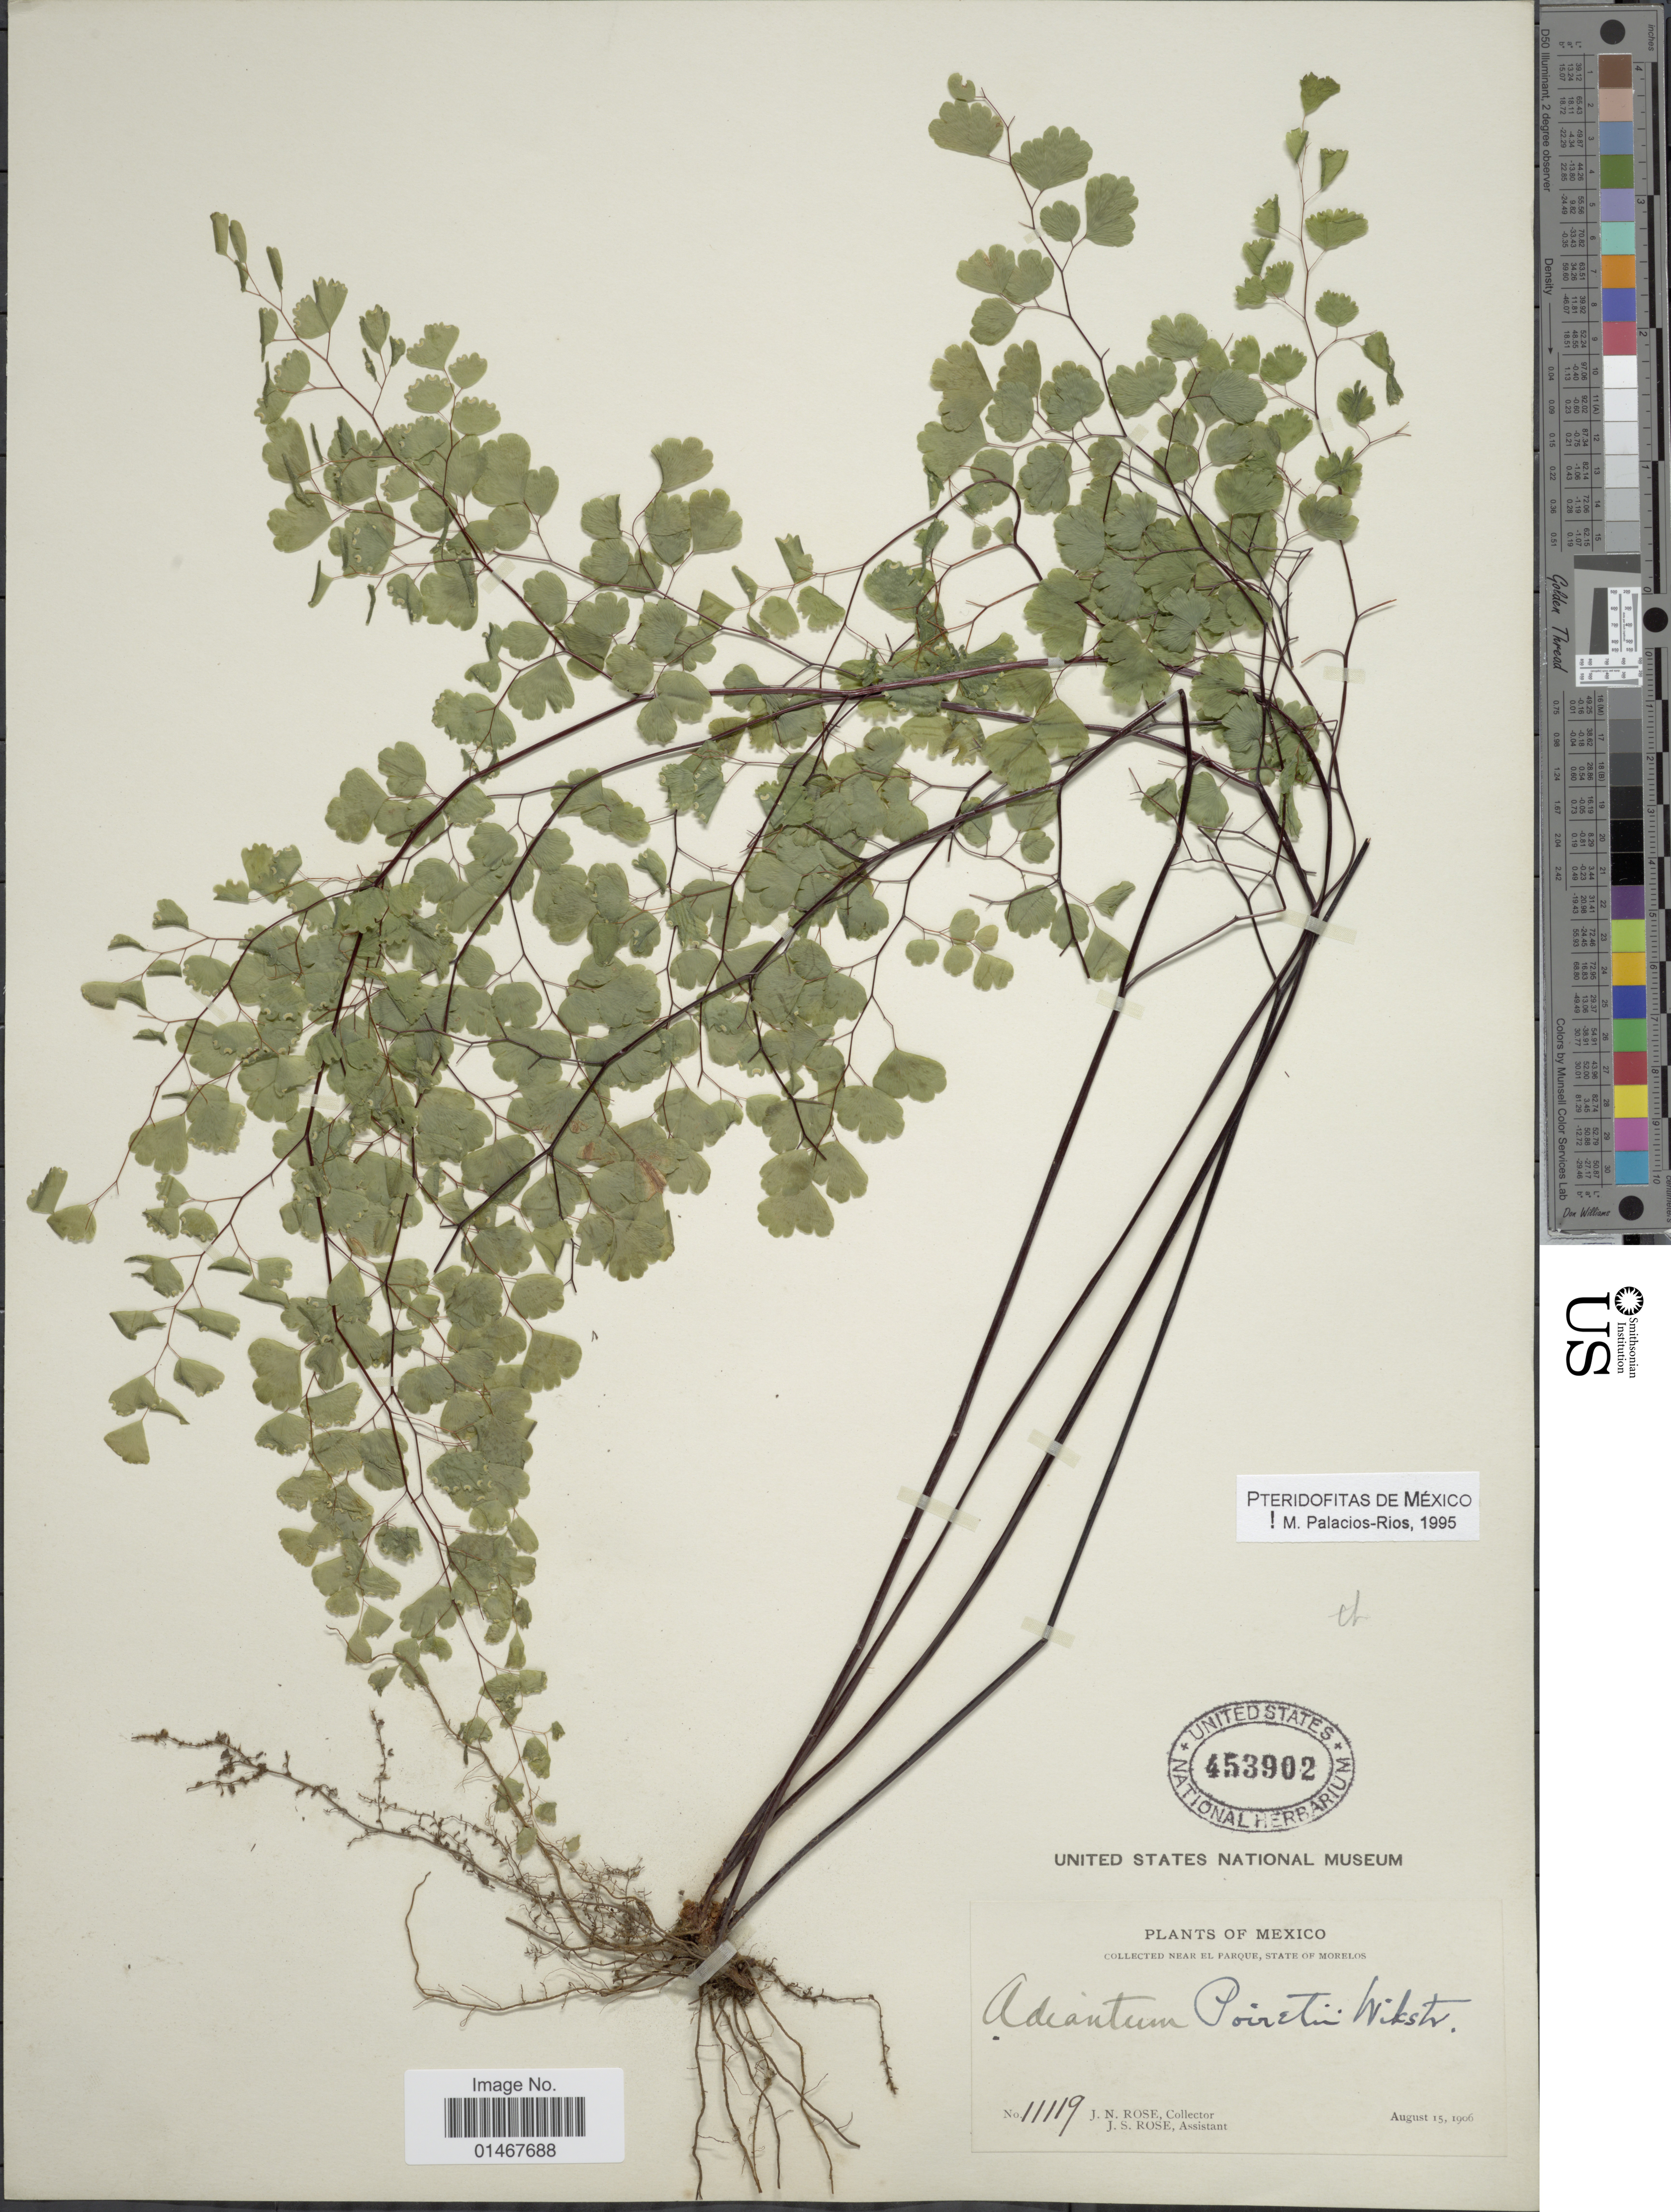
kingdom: Plantae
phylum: Tracheophyta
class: Polypodiopsida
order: Polypodiales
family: Pteridaceae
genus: Adiantum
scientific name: Adiantum poiretii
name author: Wikstr.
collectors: J. N. Rose & J. S. Rose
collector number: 11119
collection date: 1906-08-15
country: Mexico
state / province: Morelos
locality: Near El Parque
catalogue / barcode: US 453902